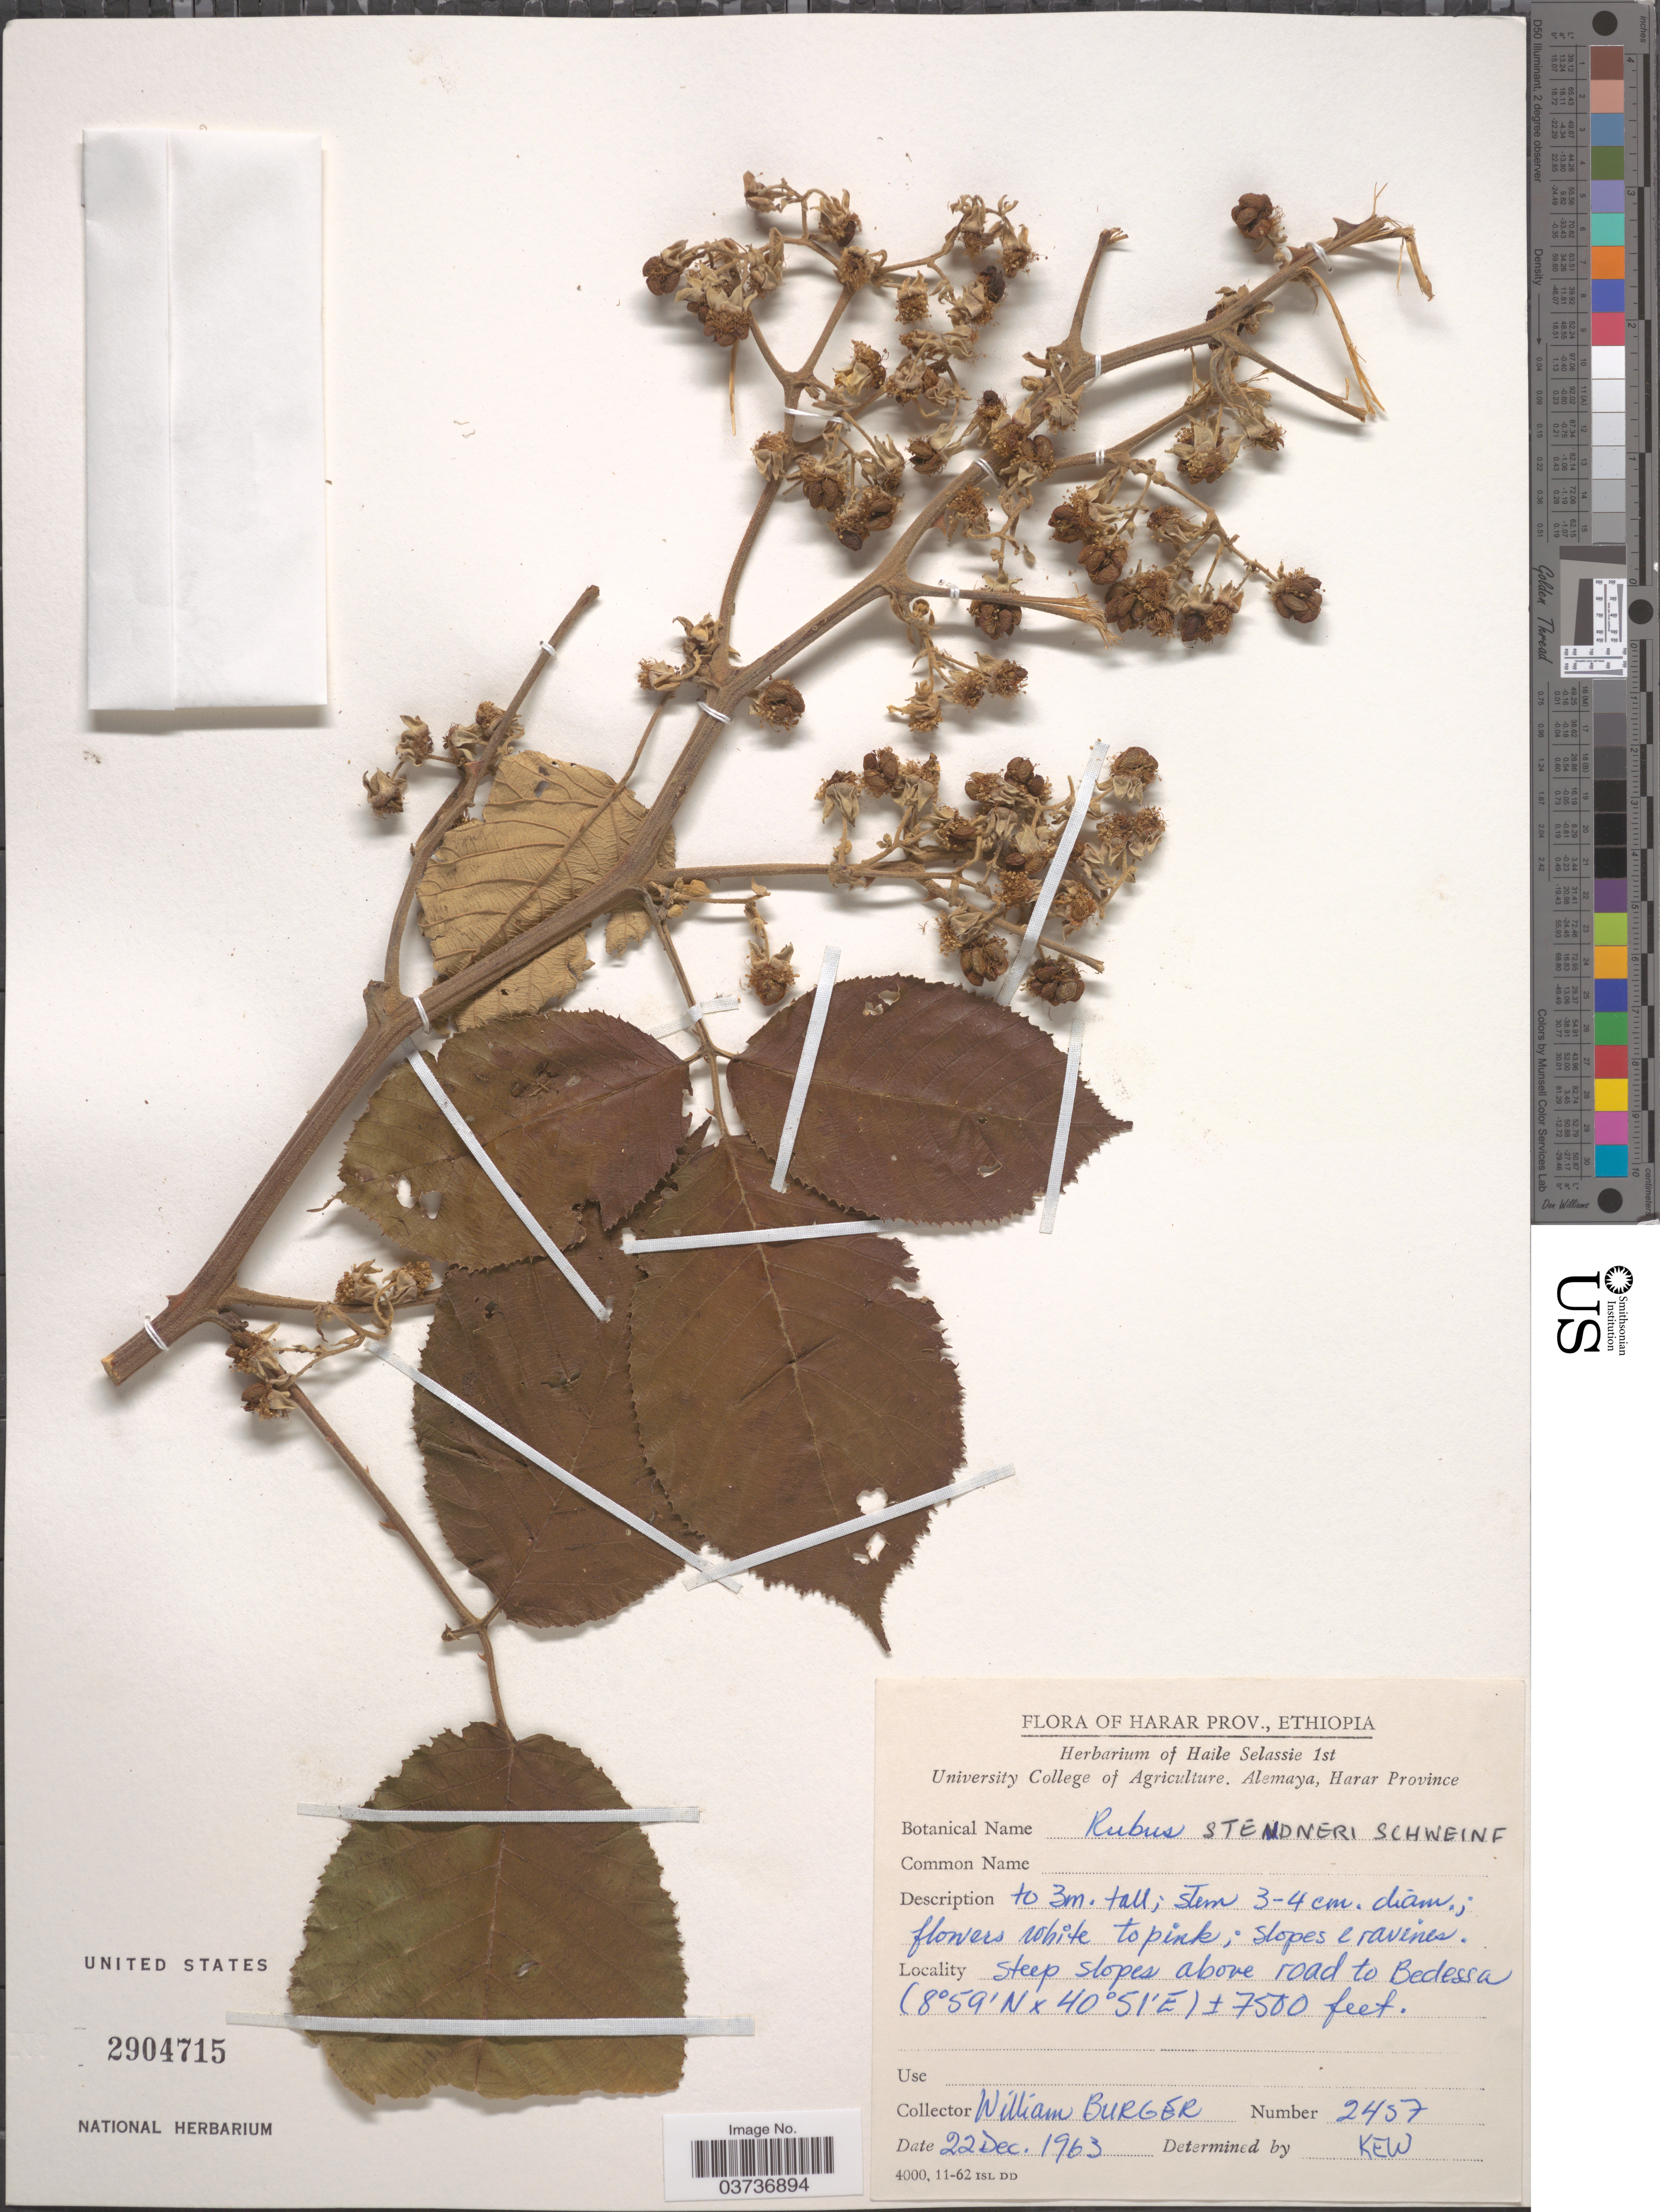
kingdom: Plantae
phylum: Tracheophyta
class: Magnoliopsida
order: Rosales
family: Rosaceae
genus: Rubus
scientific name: Rubus steudneri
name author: Schweinf.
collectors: W. Burger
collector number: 2457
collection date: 1963-12-22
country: Ethiopia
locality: Harar Prov. Steep slopes above road to Bedessa.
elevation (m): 2286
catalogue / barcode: US 2904715